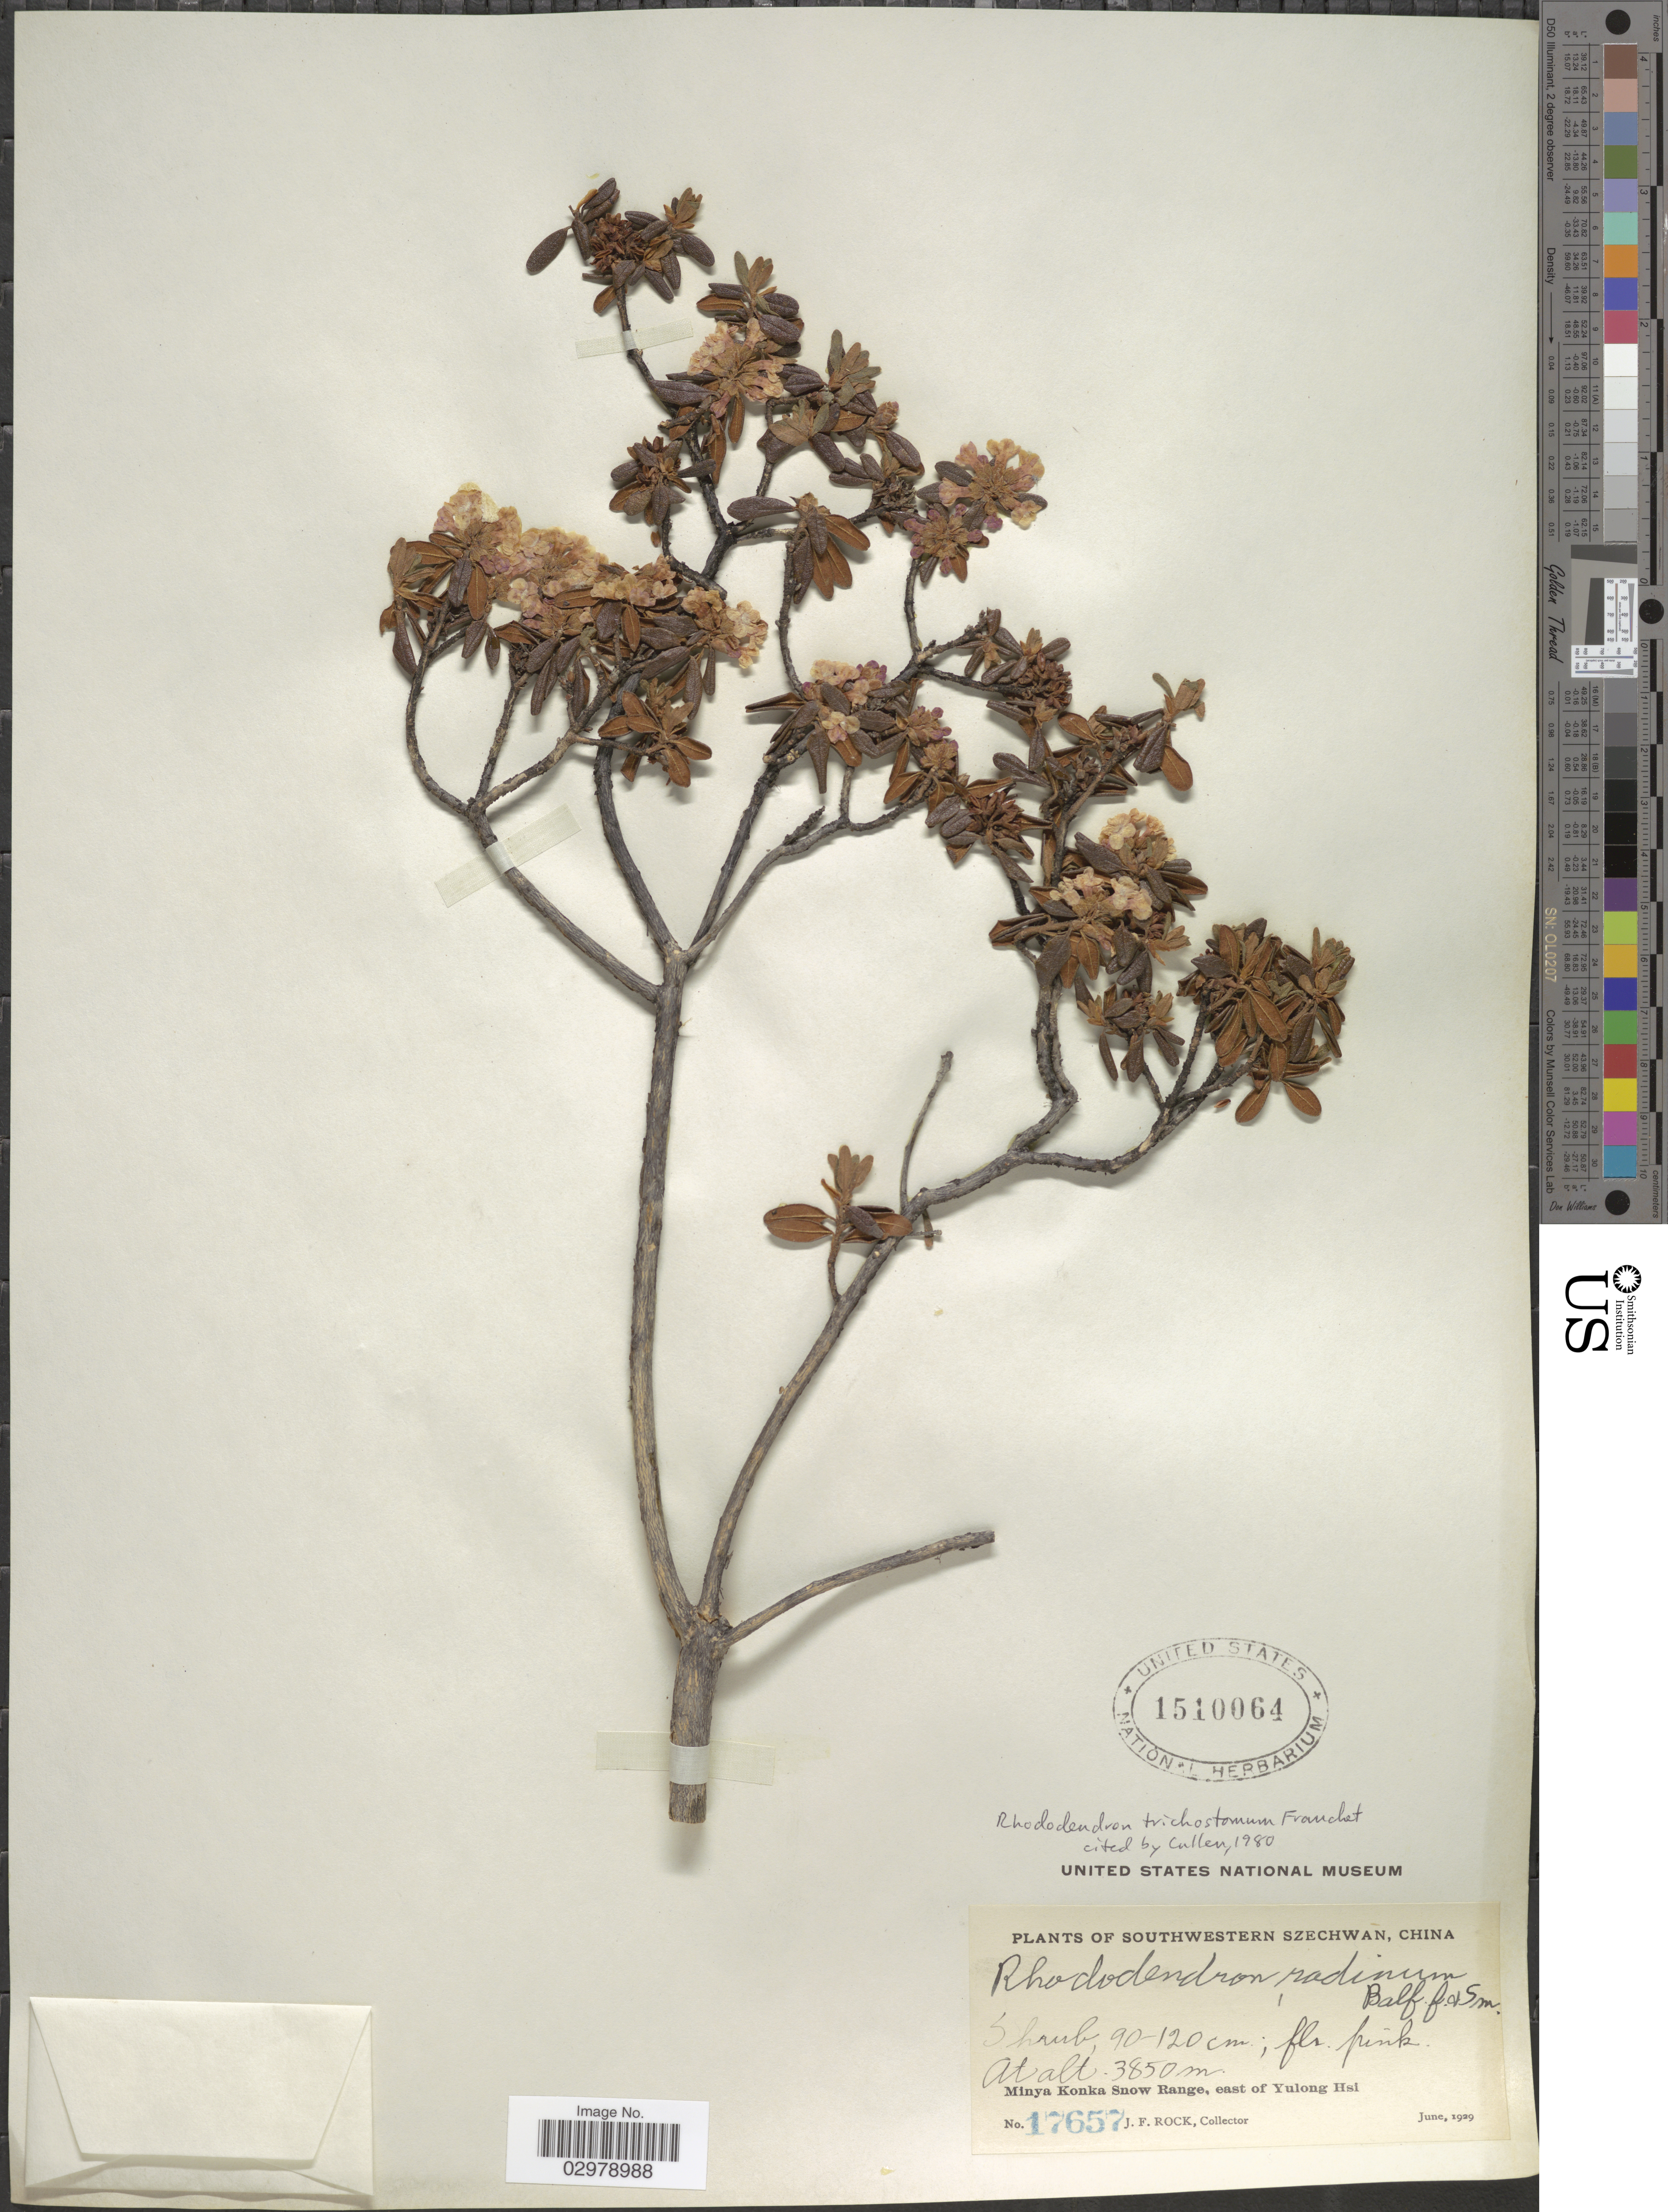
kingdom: Plantae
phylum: Tracheophyta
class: Magnoliopsida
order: Ericales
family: Ericaceae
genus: Rhododendron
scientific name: Rhododendron trichostomum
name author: Franch.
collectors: J. Rock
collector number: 17657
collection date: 1929-06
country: China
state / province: Sichuan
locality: Southwestern Szechwan. Minya Konka Snow Range, east of Yulong Hsi.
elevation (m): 3850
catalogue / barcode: US 1510064